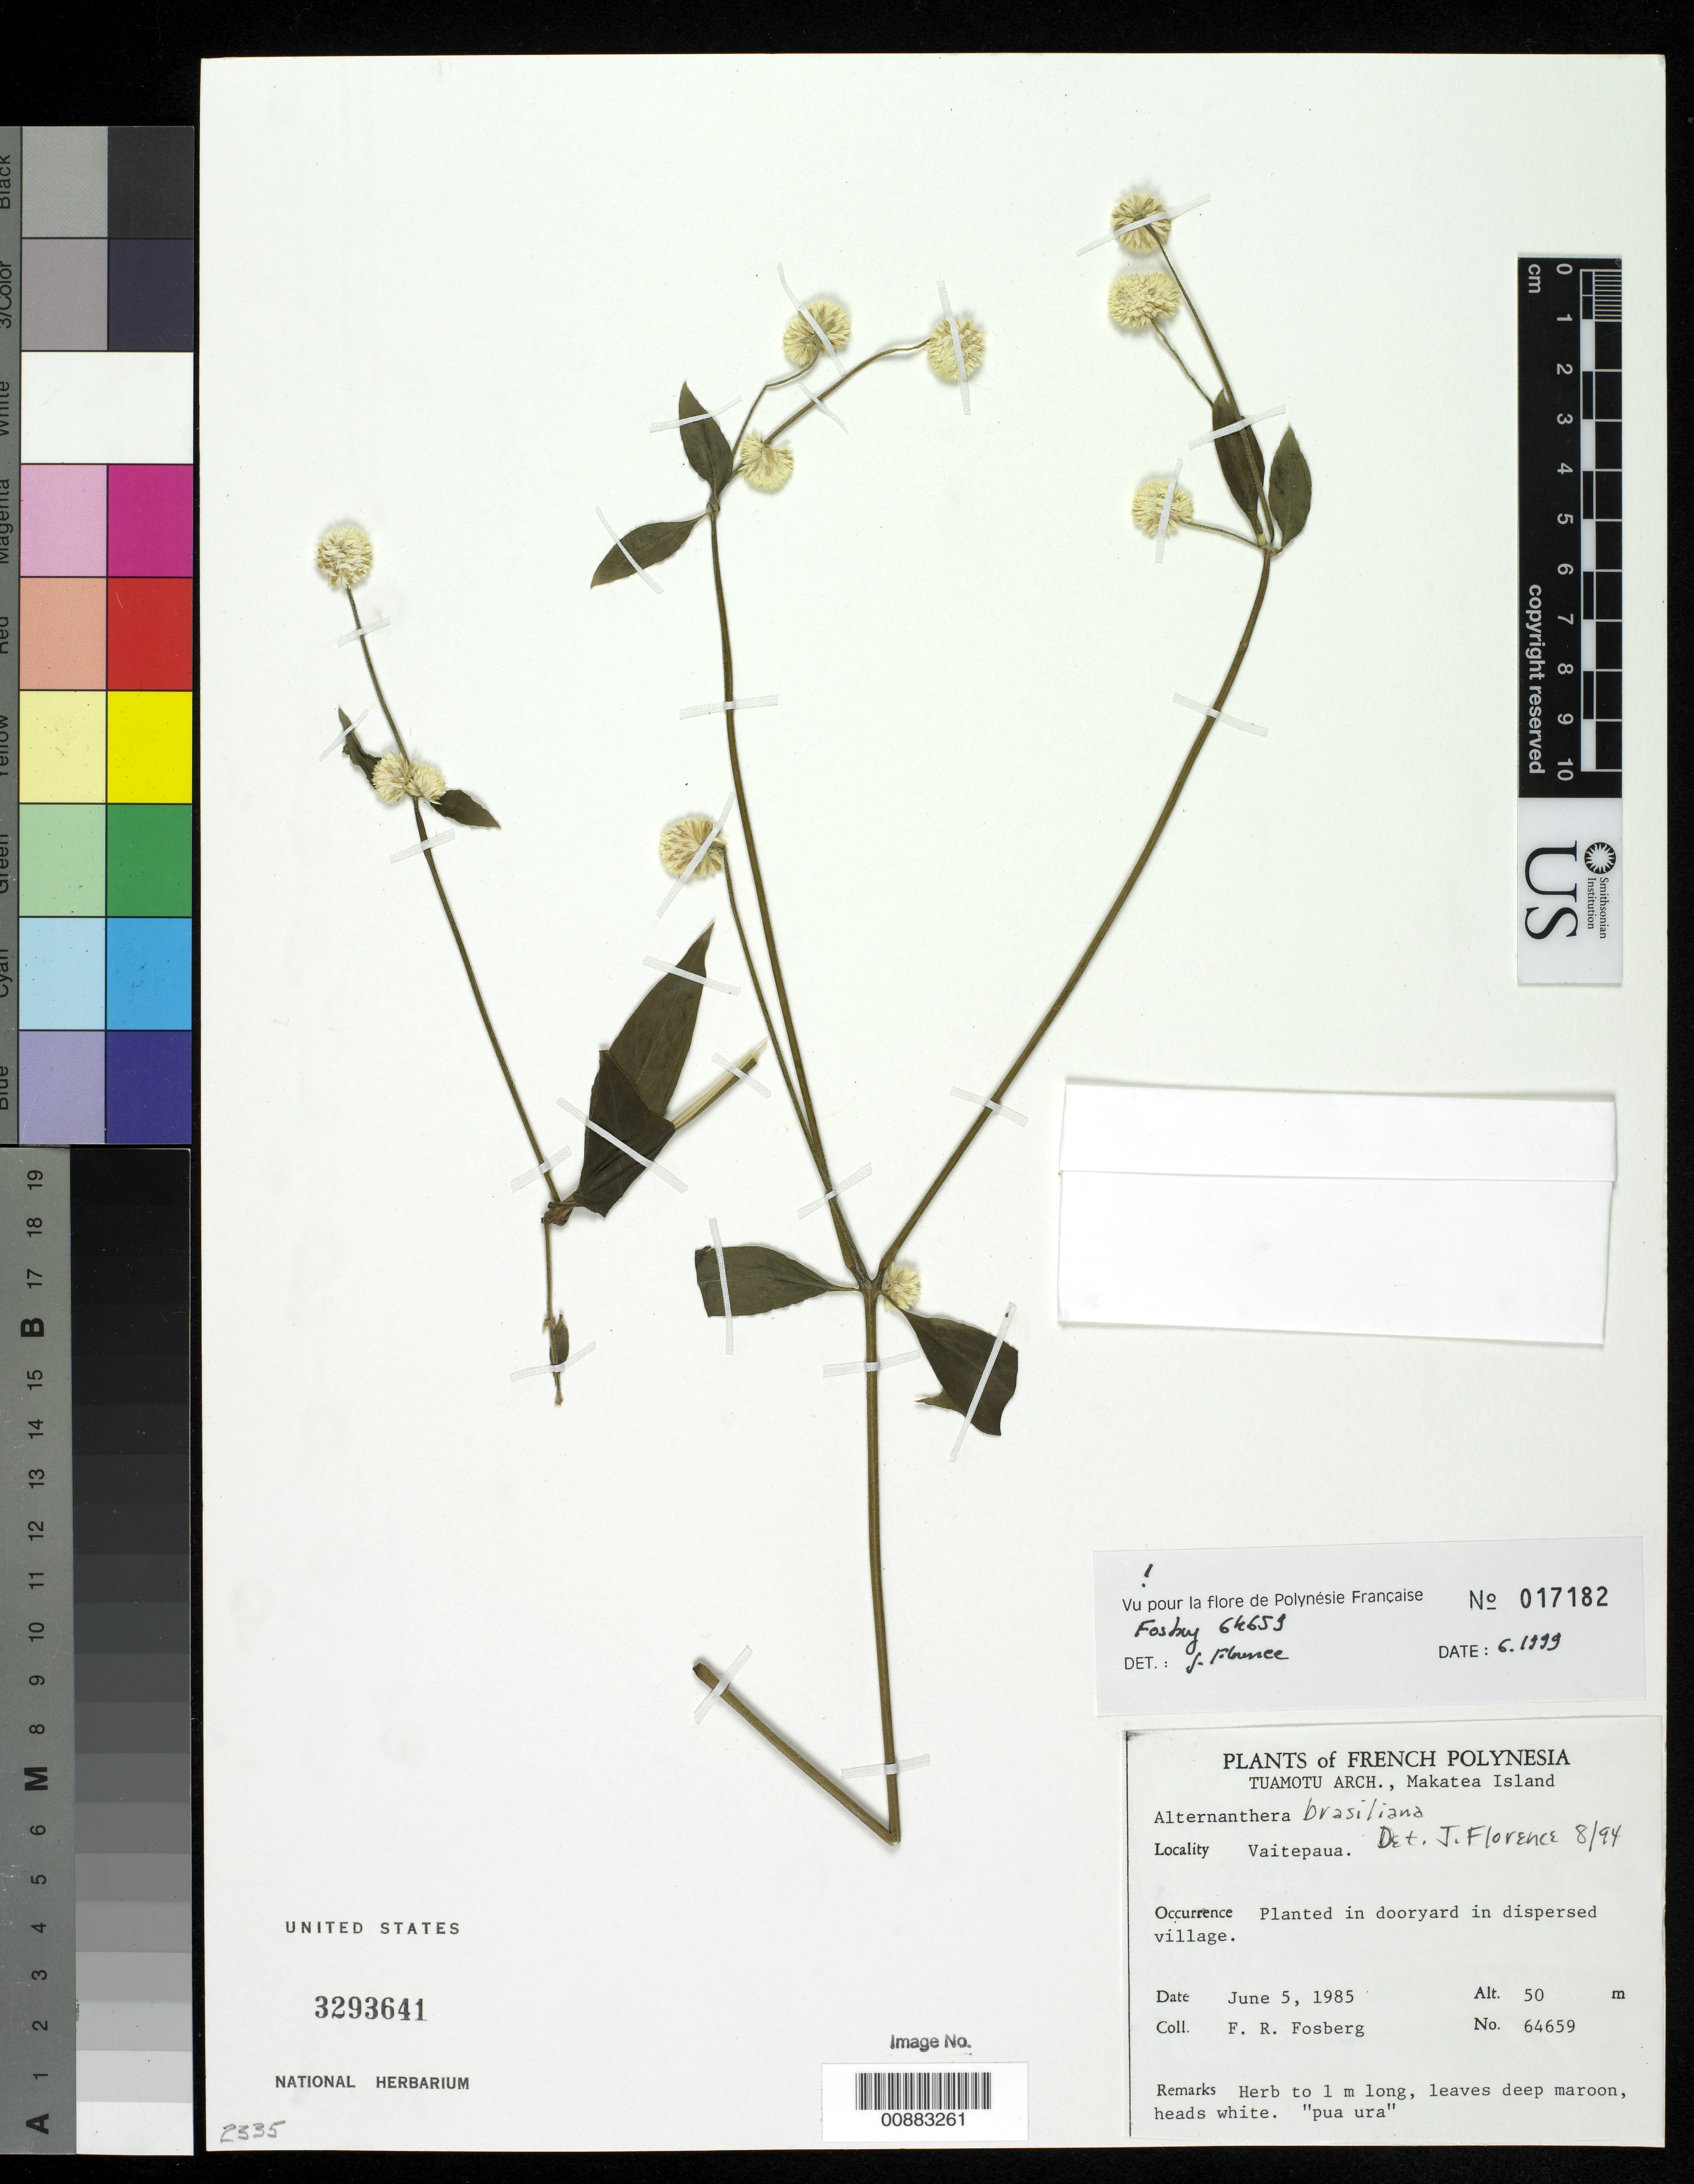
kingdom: Plantae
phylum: Tracheophyta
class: Magnoliopsida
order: Caryophyllales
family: Amaranthaceae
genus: Alternanthera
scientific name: Alternanthera brasiliana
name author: (L.) Kuntze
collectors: F. R. Fosberg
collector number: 64659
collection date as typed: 05 Jun 1985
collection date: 1985-06-05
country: French Polynesia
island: Makatea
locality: Vaitepaua.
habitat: Planted in dooryard in dispersed village.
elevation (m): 50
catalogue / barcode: US 3293641